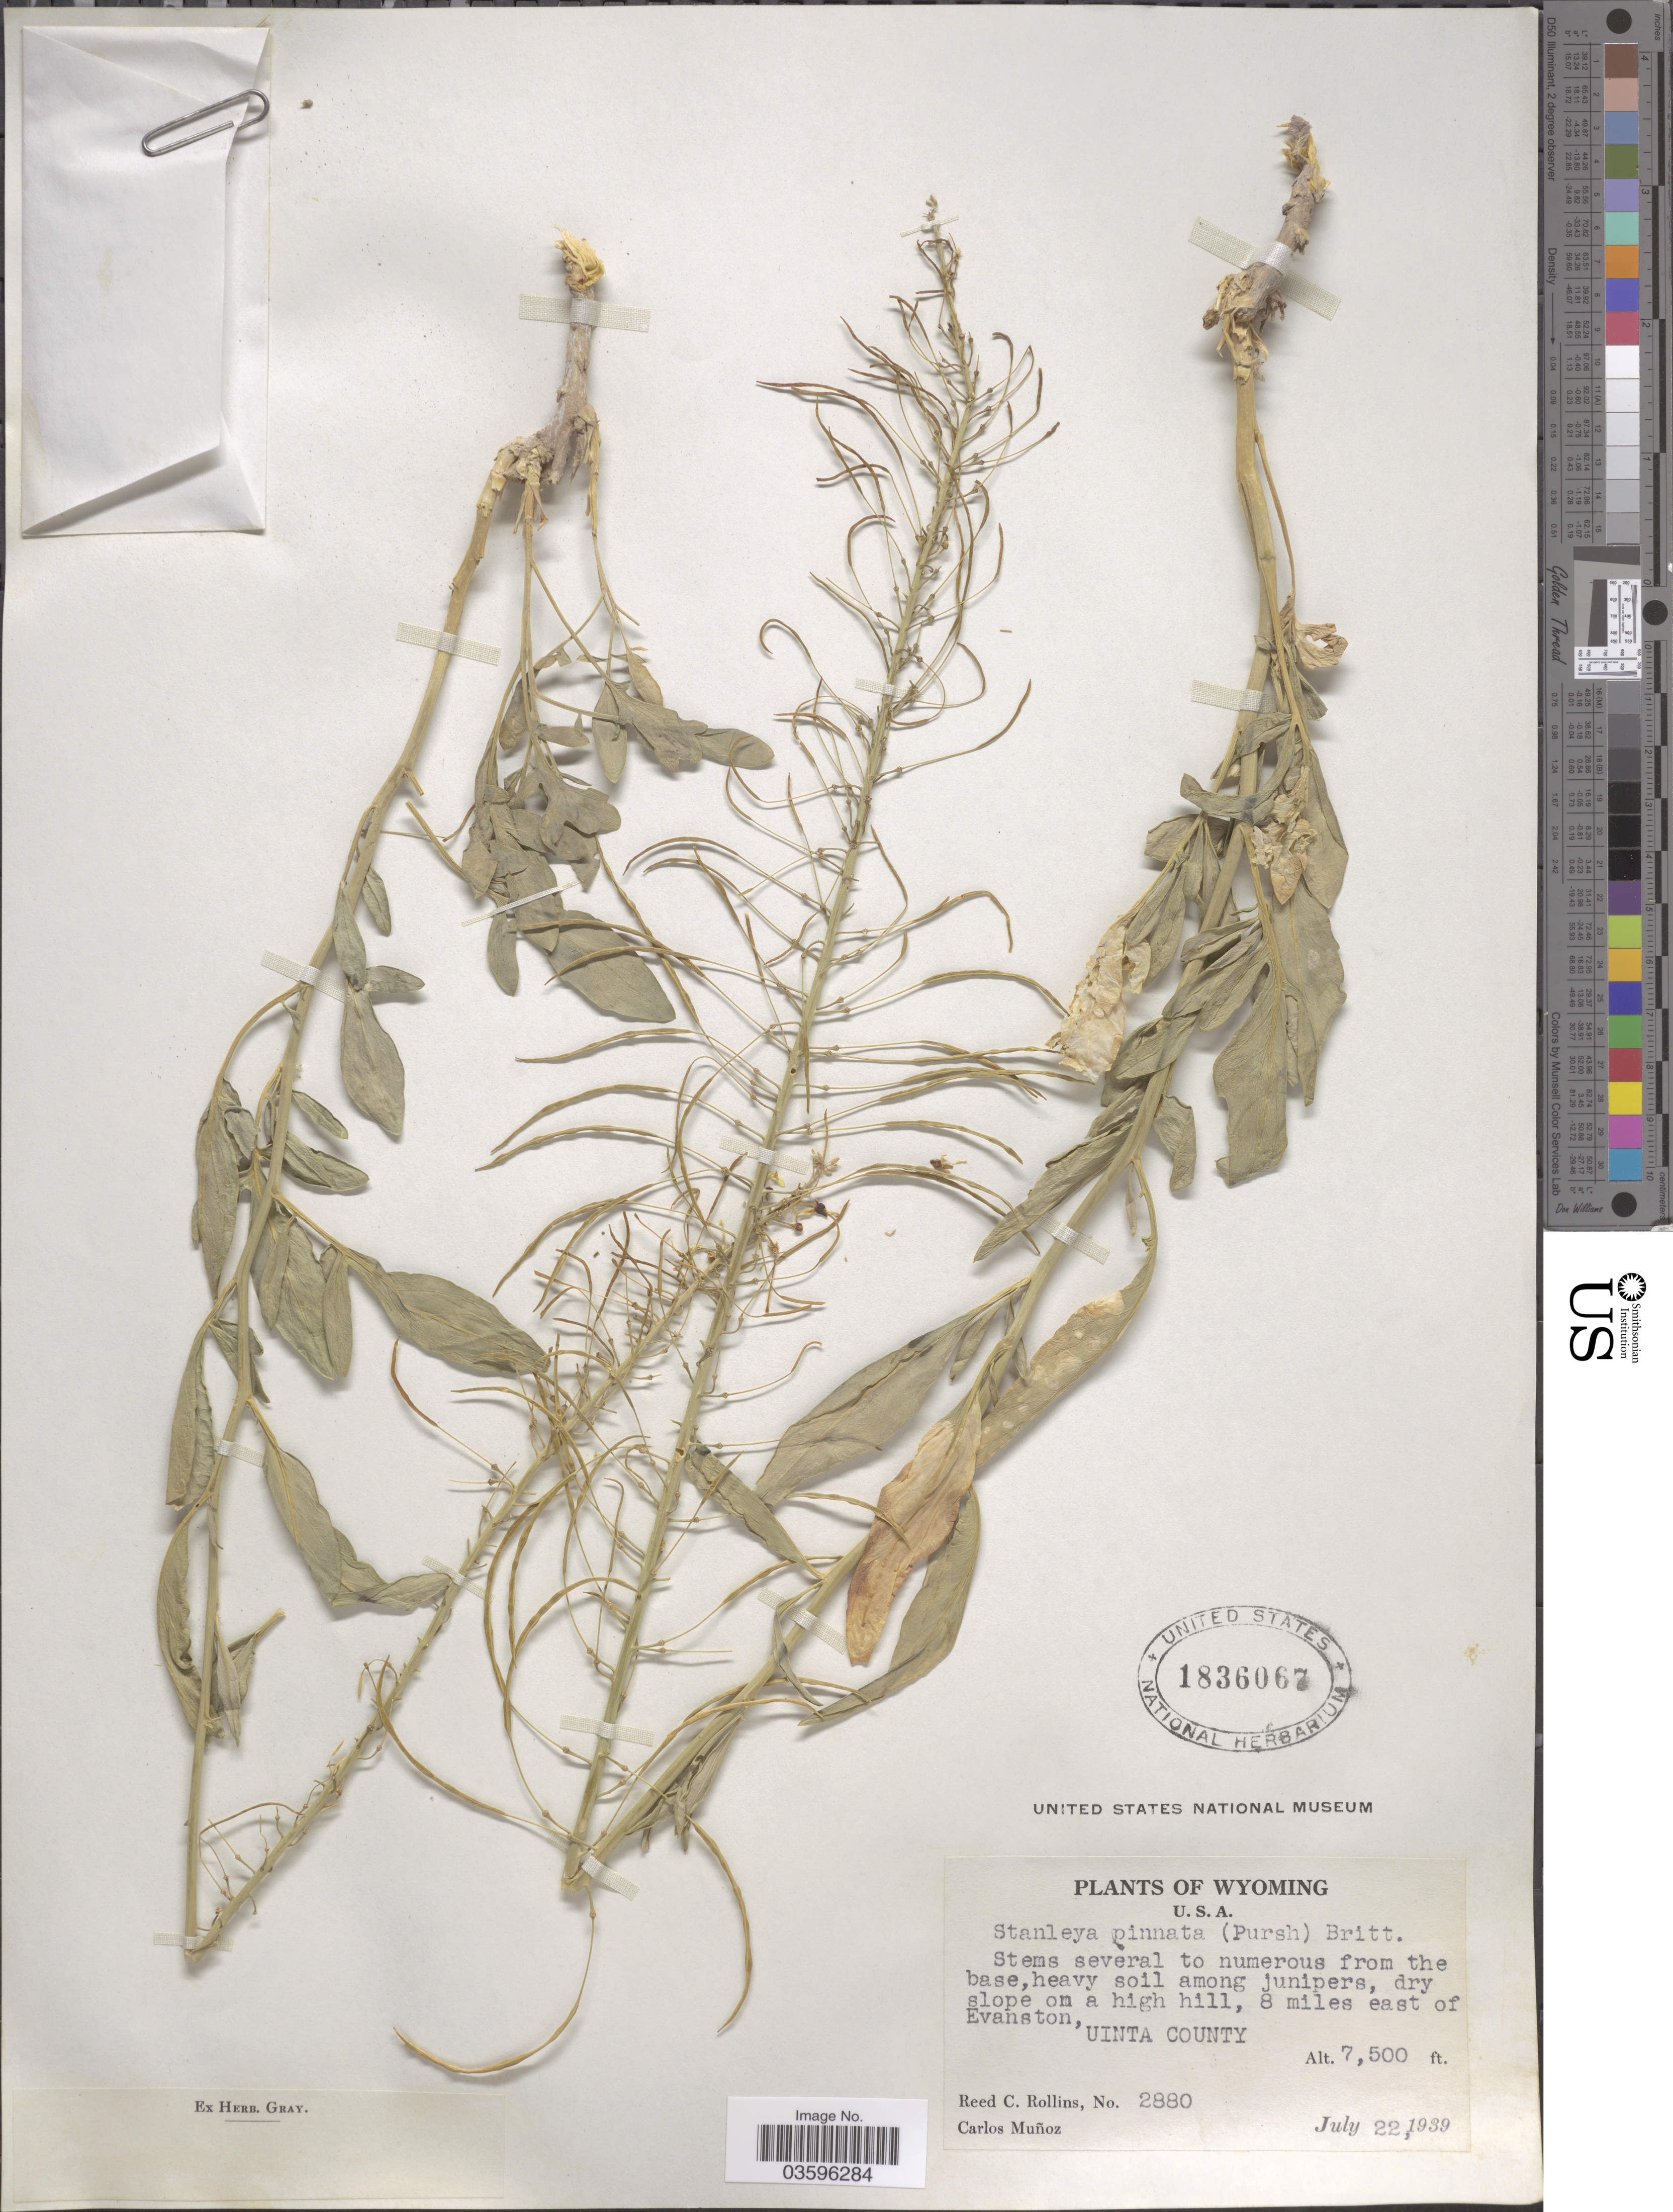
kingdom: Plantae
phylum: Tracheophyta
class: Magnoliopsida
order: Brassicales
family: Brassicaceae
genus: Stanleya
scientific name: Stanleya pinnata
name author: (Pursh) Britton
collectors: R. C. Rollins & C. Muñoz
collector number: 2880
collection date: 1939-07-22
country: United States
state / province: Wyoming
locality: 8 miles east of Evanston, Uinta County.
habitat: dry slope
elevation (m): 2286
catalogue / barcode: US 1836067